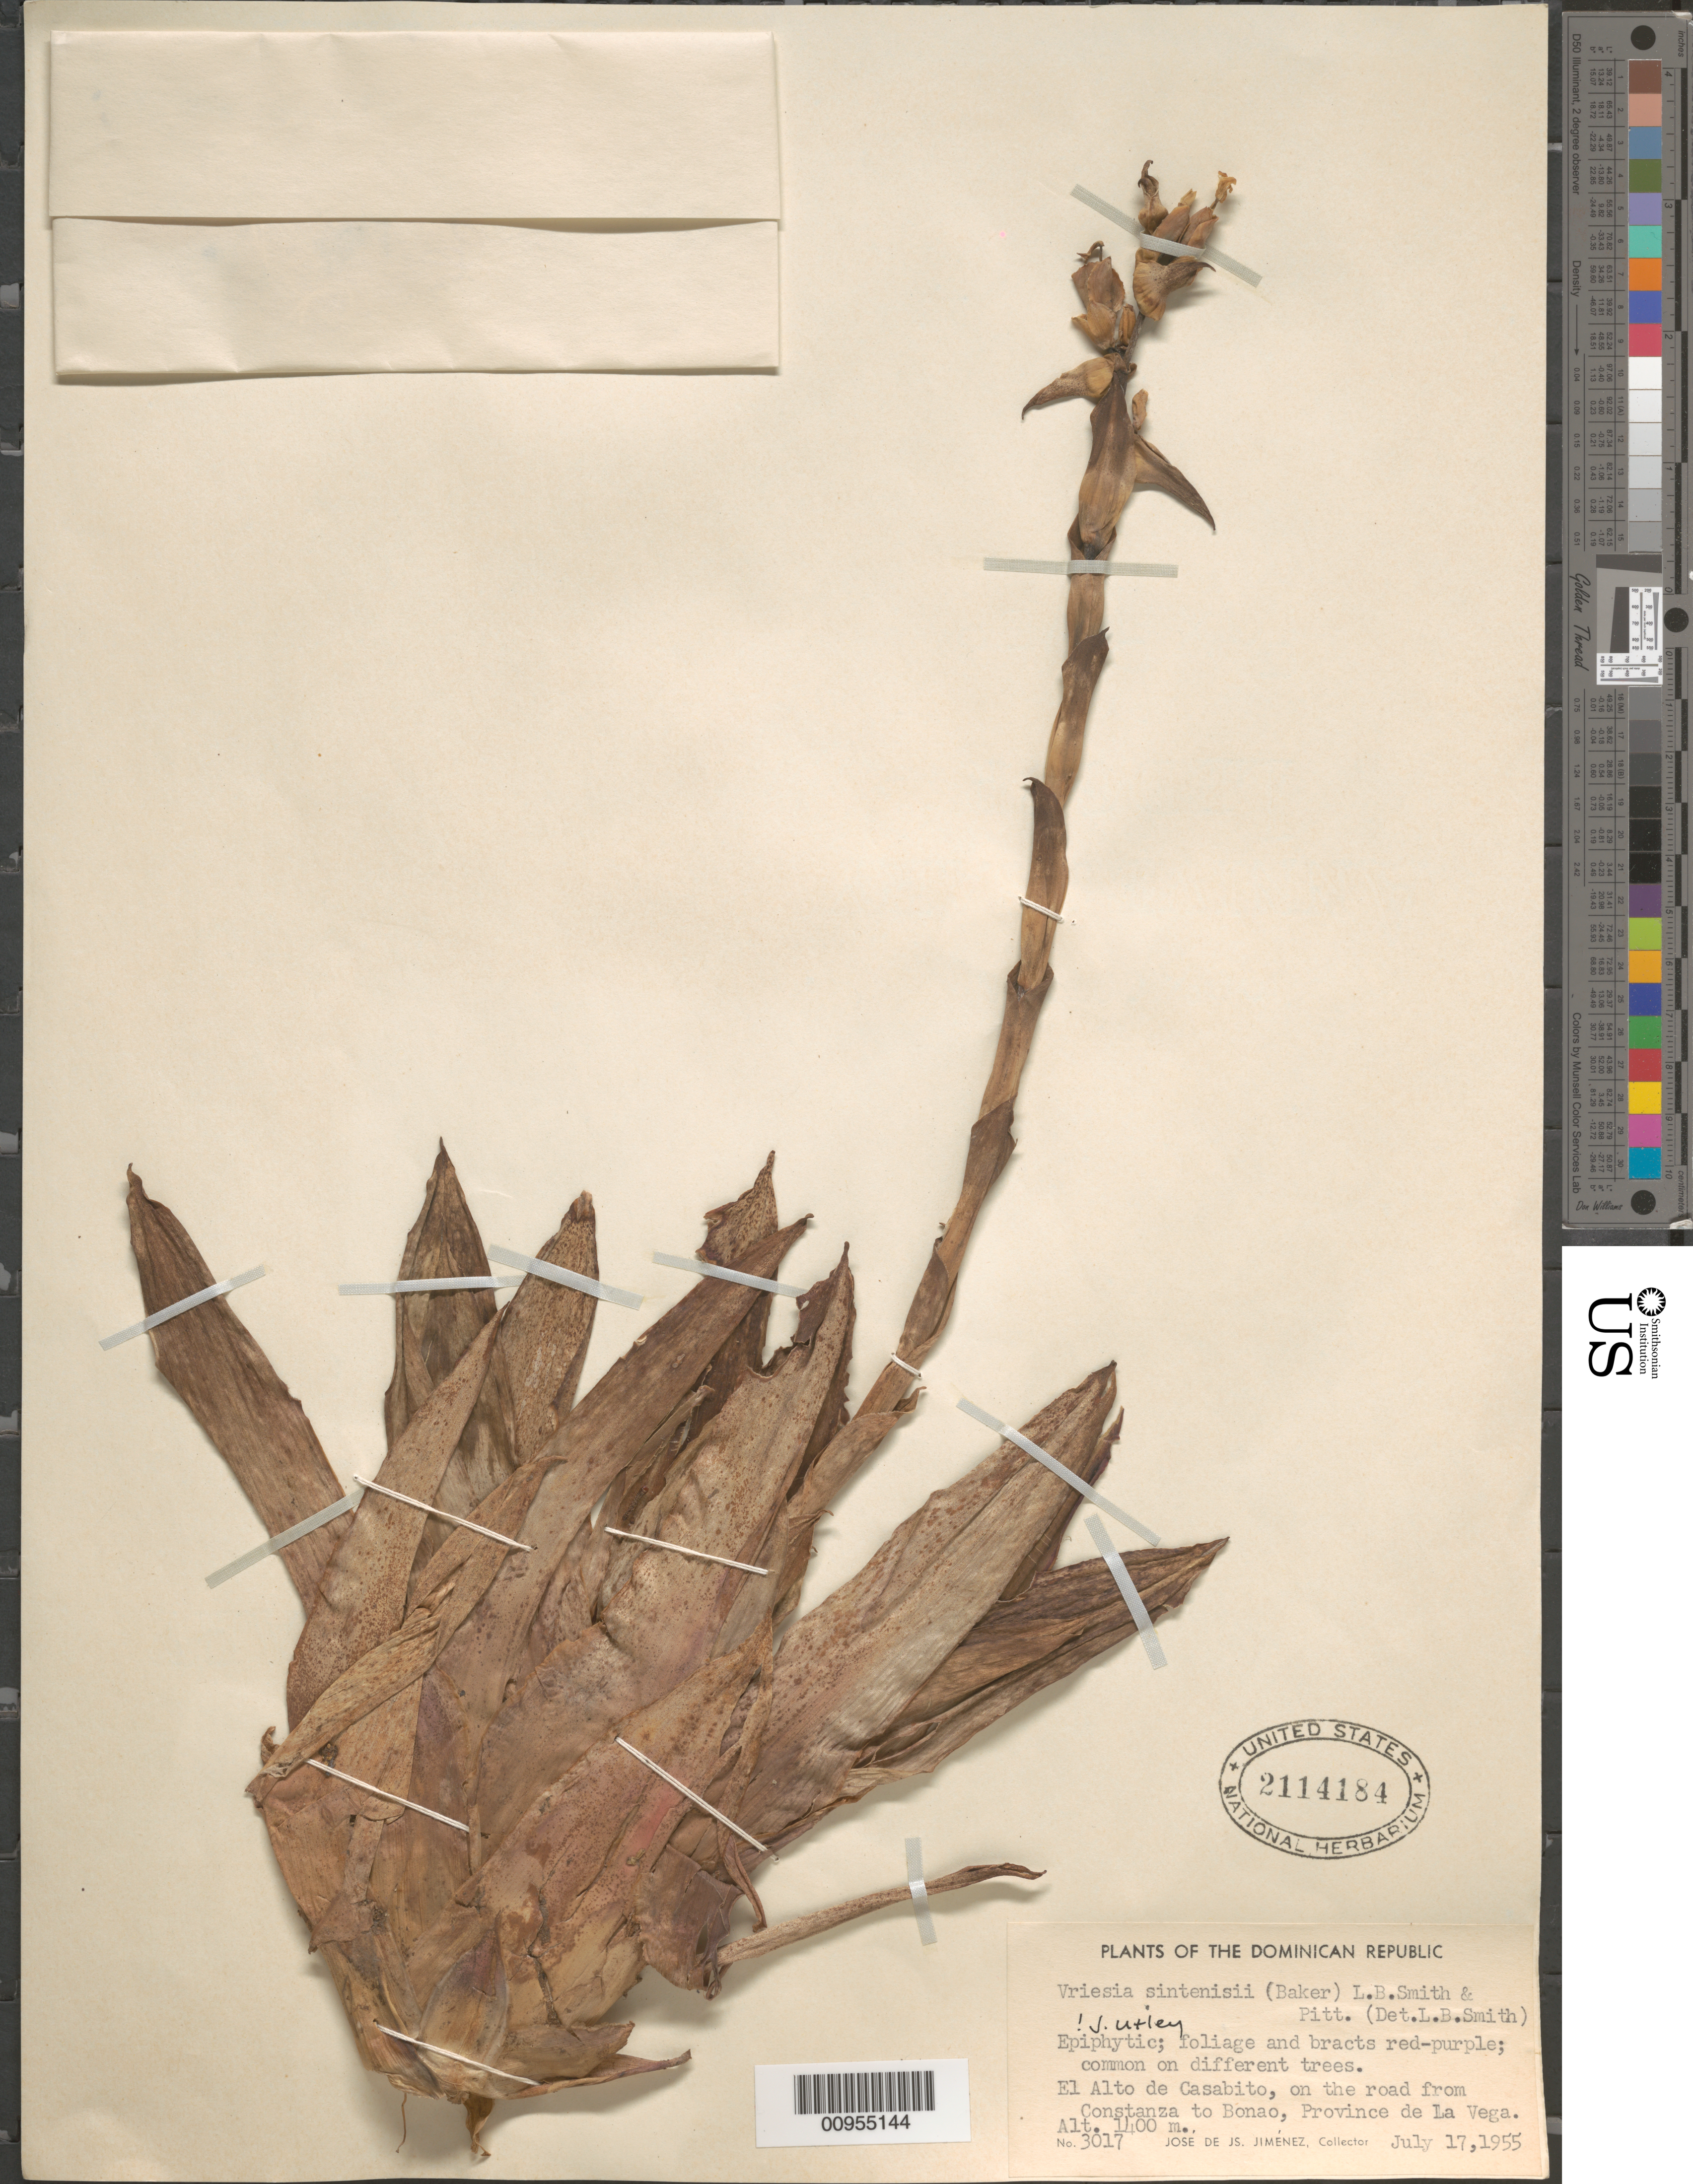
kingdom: Plantae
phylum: Tracheophyta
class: Liliopsida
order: Poales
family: Bromeliaceae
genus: Vriesea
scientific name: Vriesea sintenisii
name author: (Baker) L.B. Sm. & Pittendr.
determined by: Utley, J. F.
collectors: J. J. Jiménez Almonte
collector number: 3017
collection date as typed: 17 Jul 1955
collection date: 1955-07-17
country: Dominican Republic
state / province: La Vega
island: Hispaniola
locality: Constanza to Bonao, El Alto de Casabito on the road from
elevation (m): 1400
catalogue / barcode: US 2114184